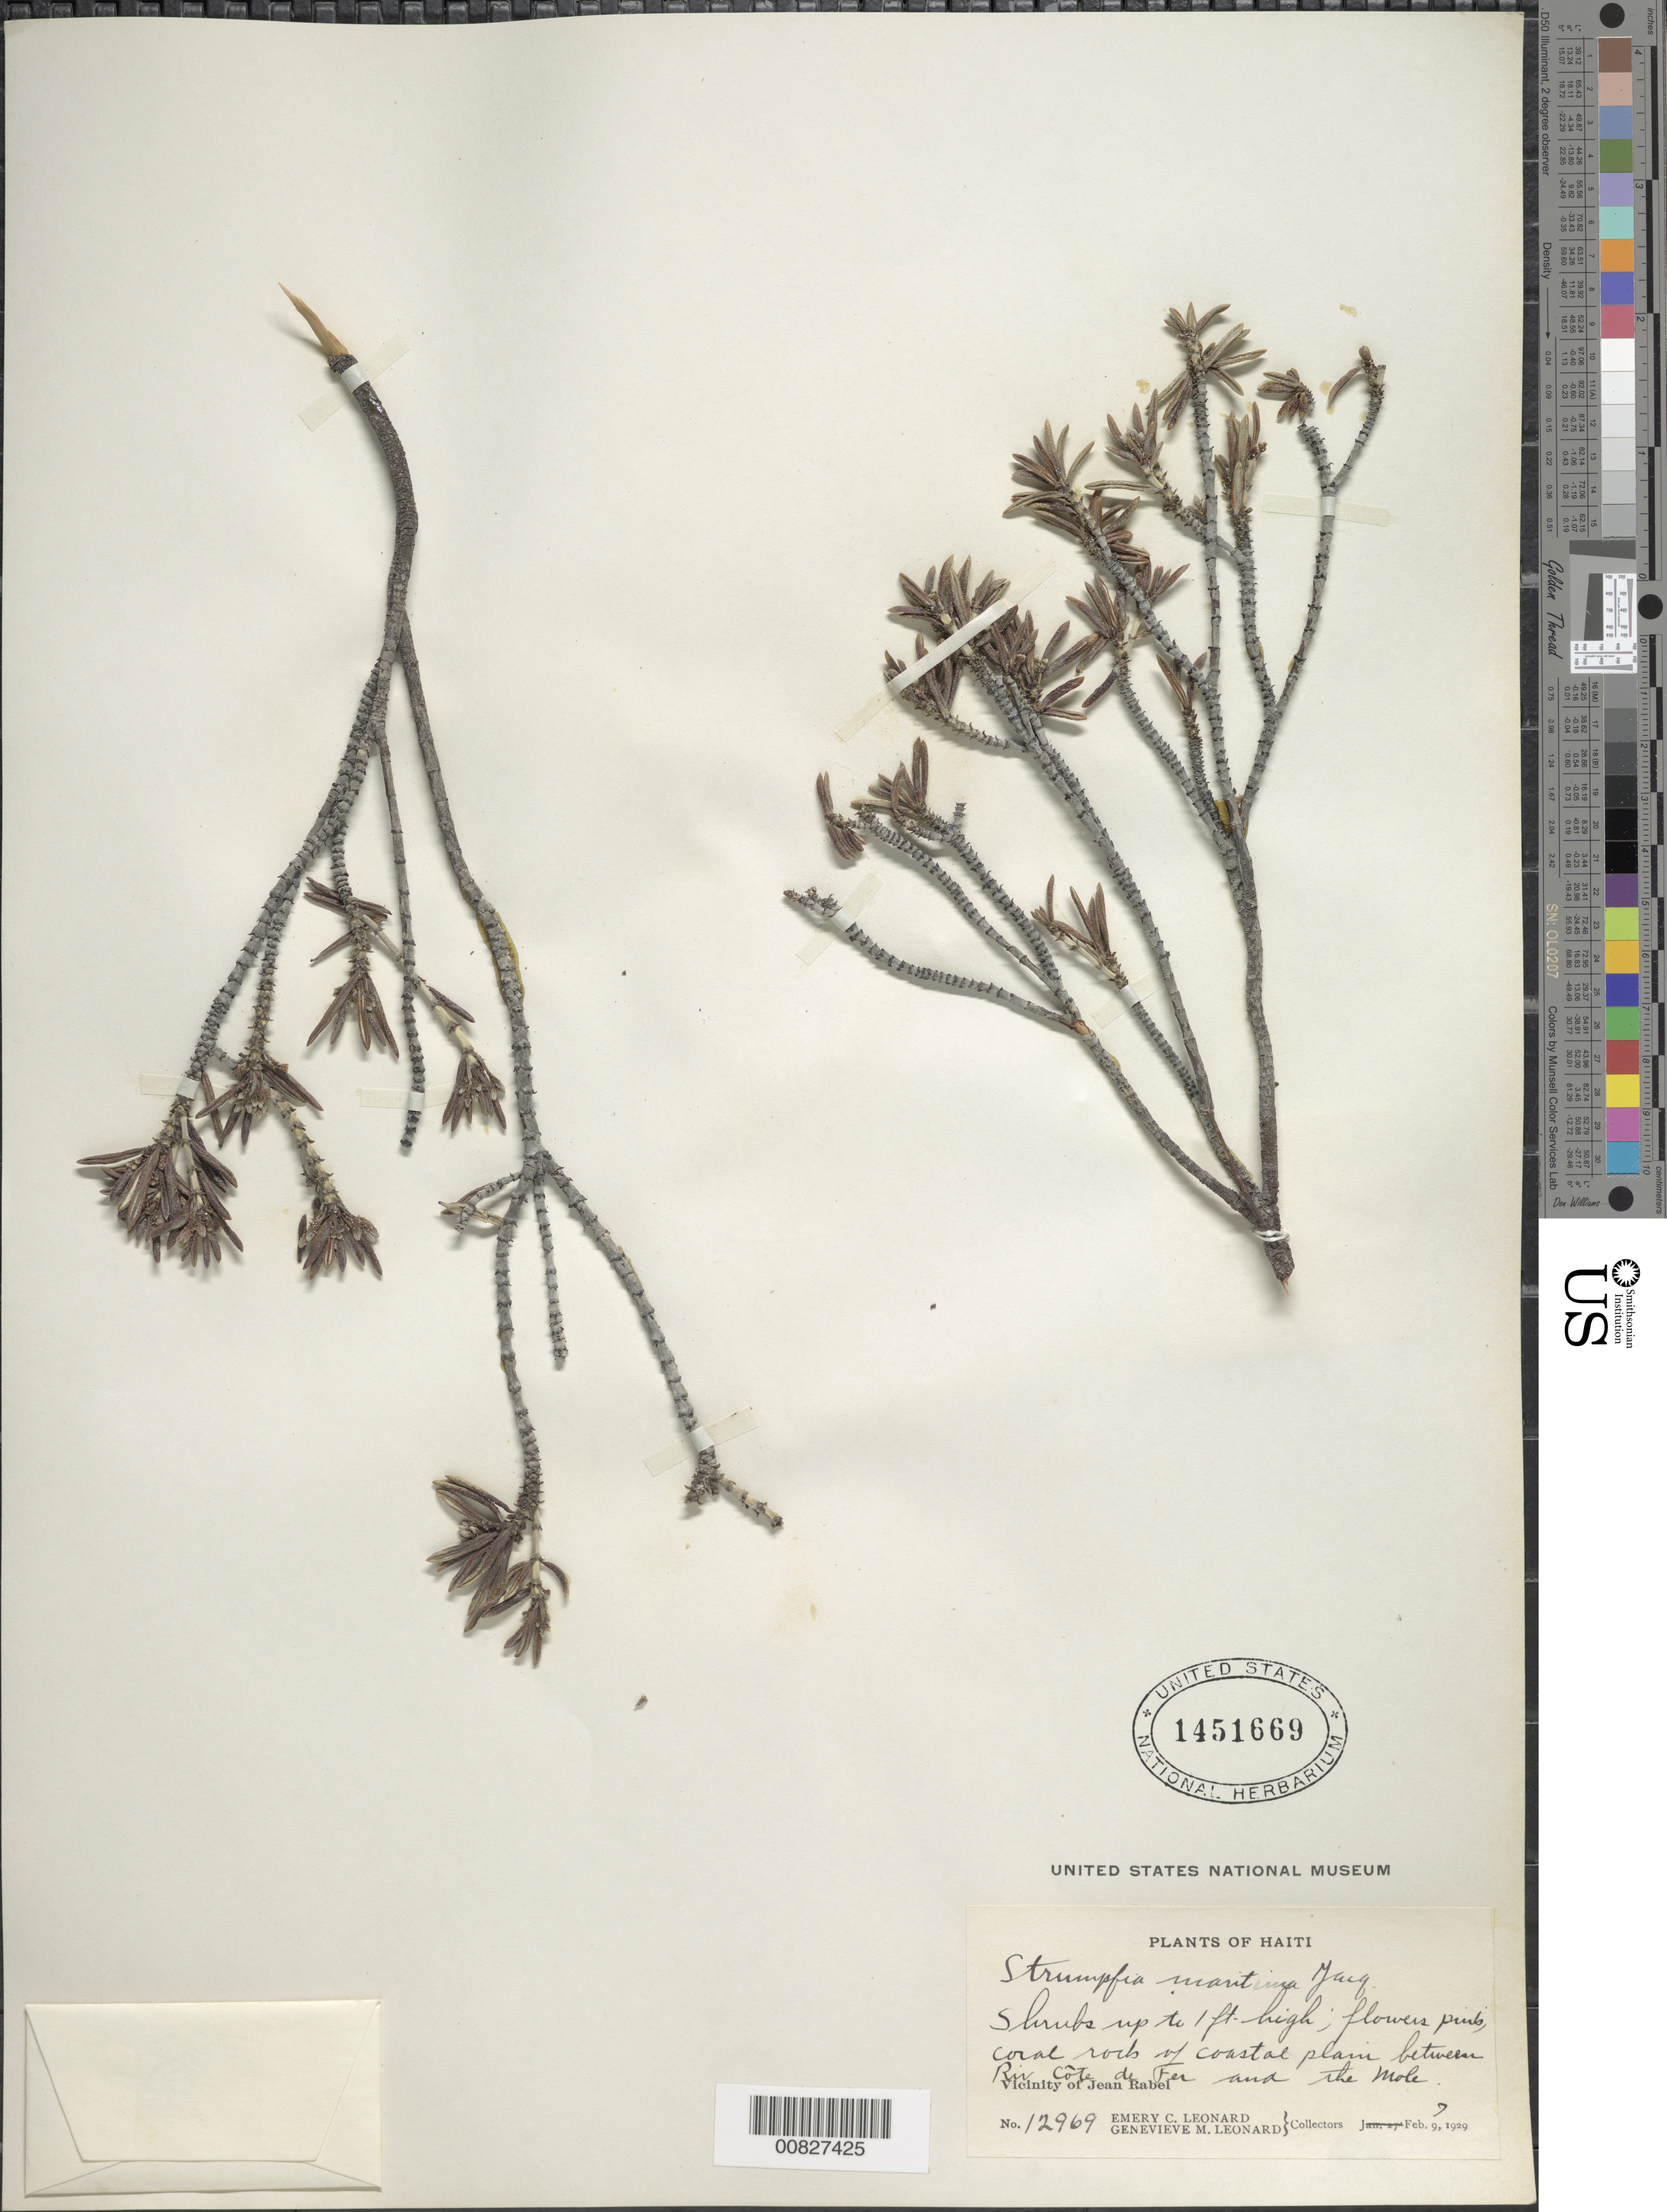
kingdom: Plantae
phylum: Tracheophyta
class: Magnoliopsida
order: Gentianales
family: Rubiaceae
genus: Strumpfia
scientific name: Strumpfia maritima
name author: Jacq.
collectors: E. C. Leonard & G. M. Leonard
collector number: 12969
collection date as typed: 07 Feb 1929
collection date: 1929-02-07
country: Haiti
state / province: Nord-Ouest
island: Hispaniola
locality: Vicinity of Jean Rabel, between Riv. Côte de Fer and the Mole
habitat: Coral rocks of coastal plain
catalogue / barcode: US 1451669